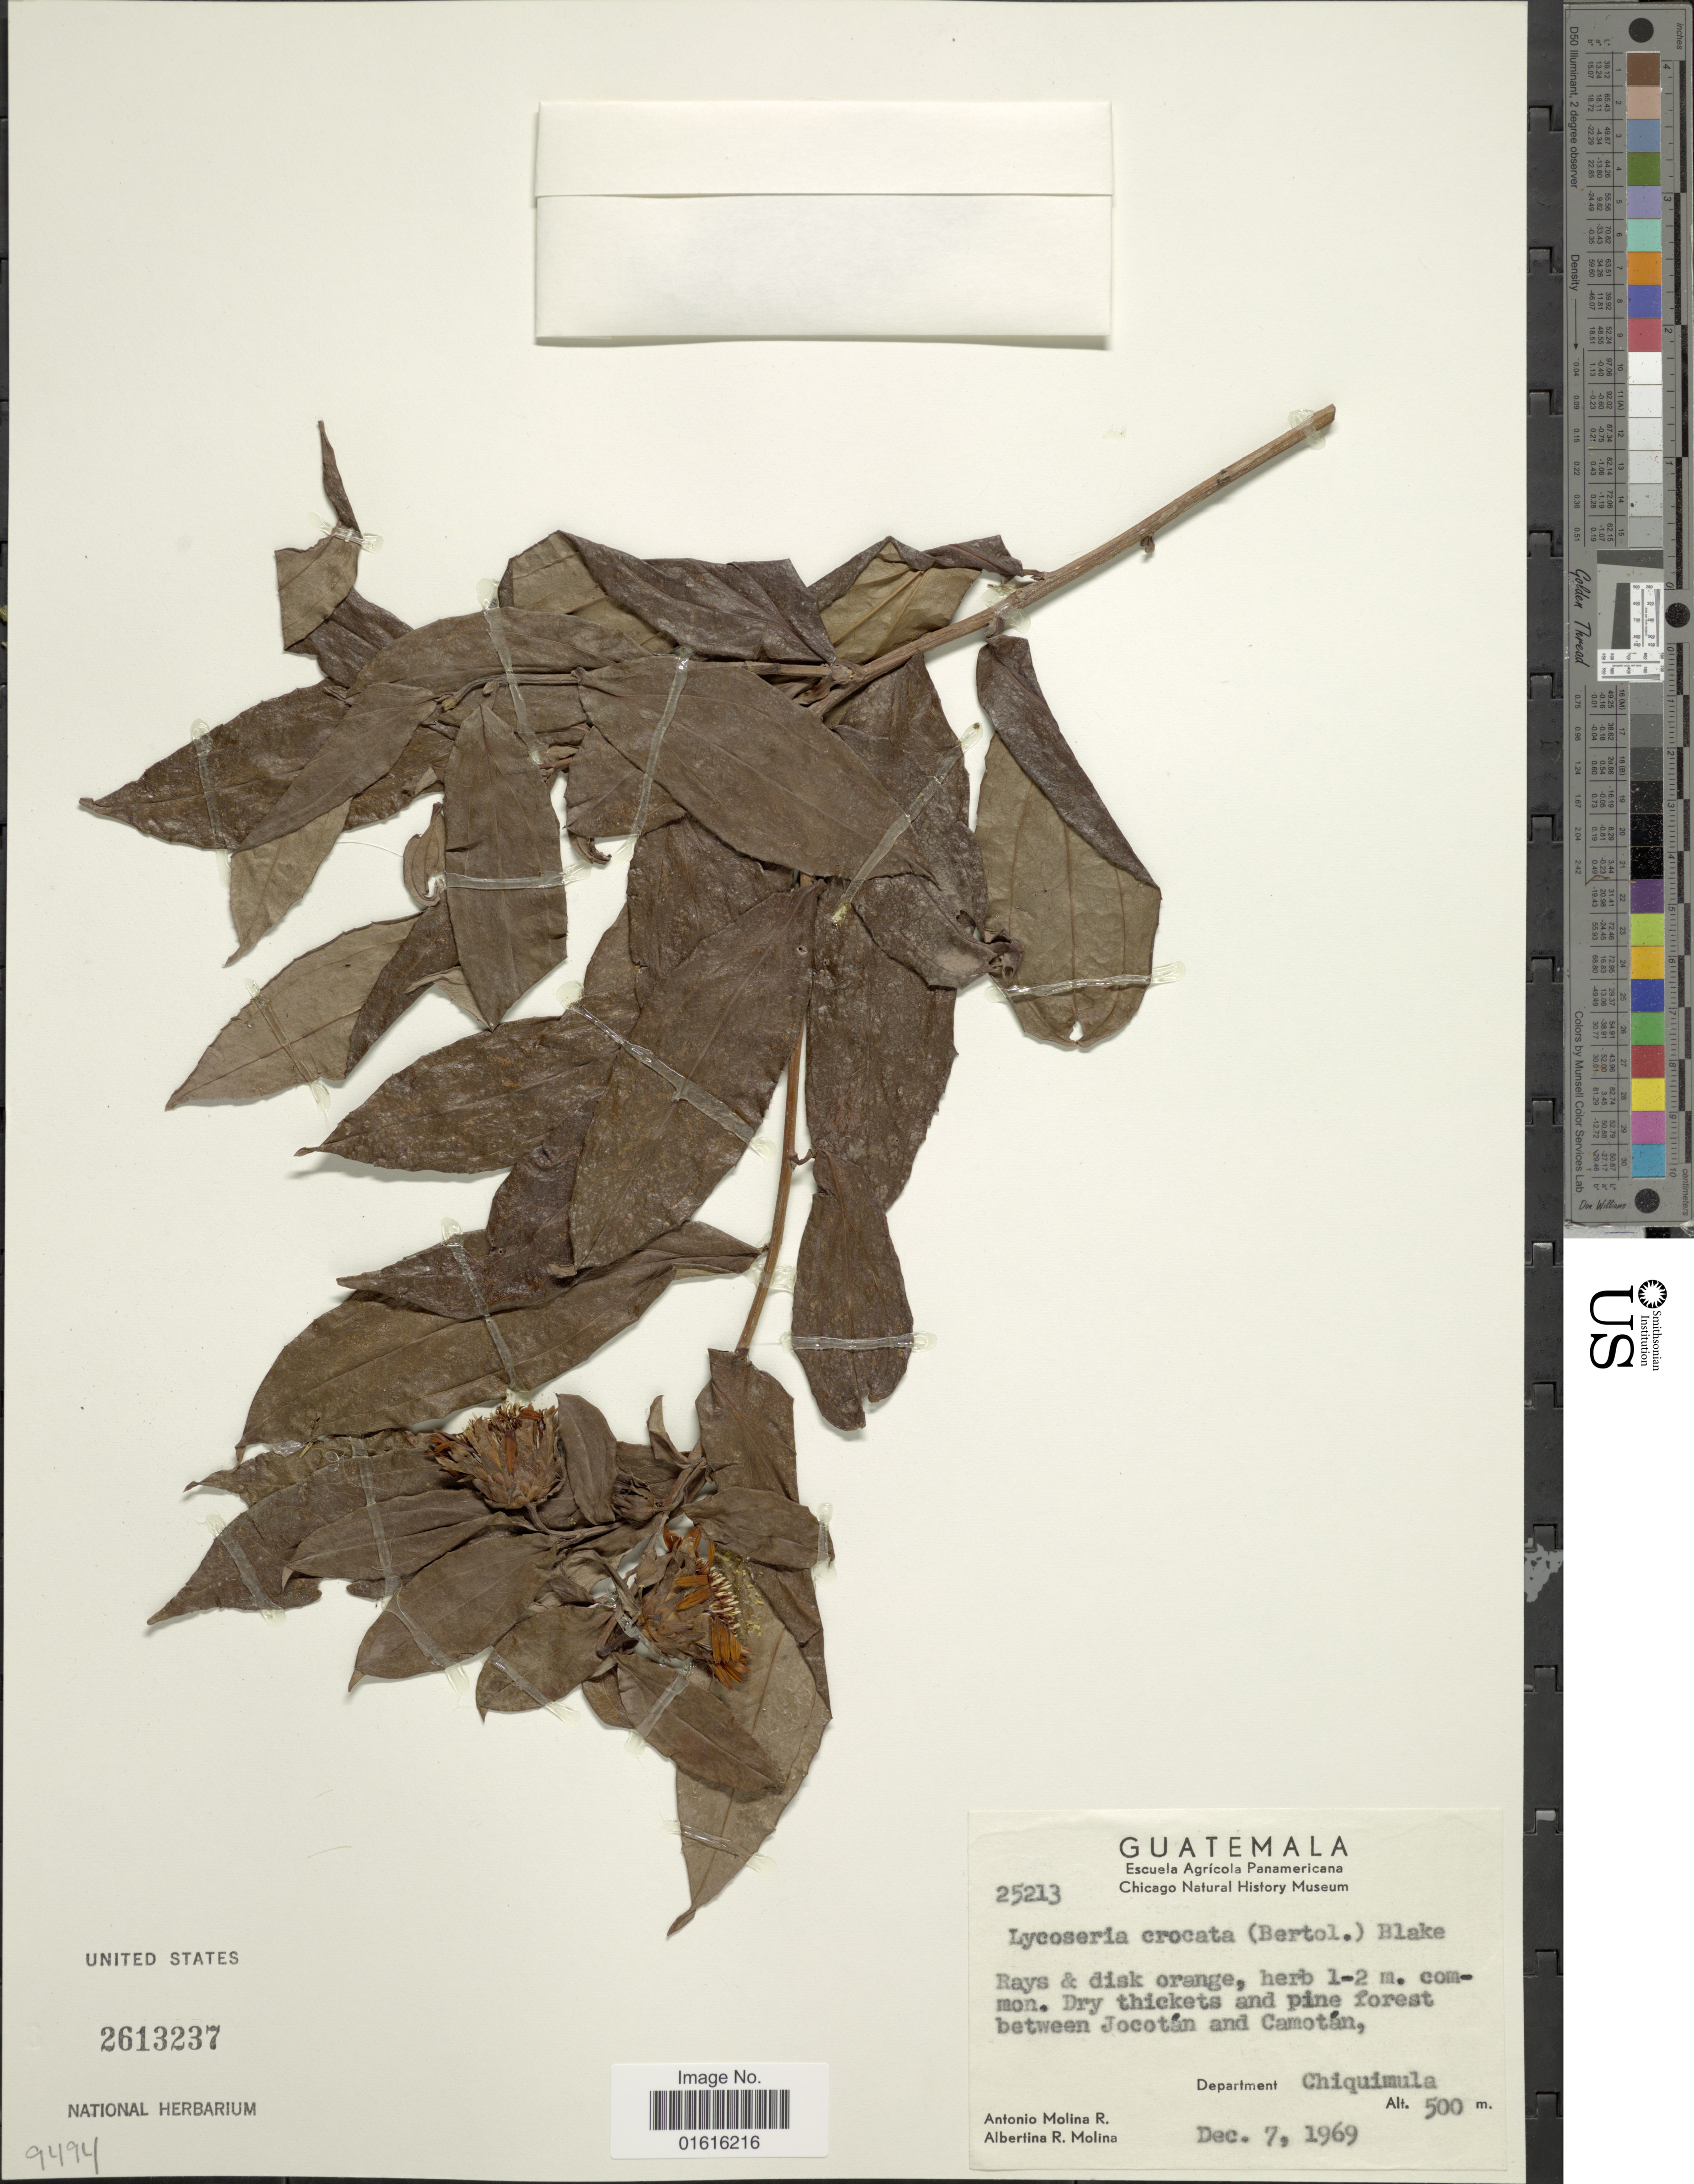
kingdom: Plantae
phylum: Tracheophyta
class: Magnoliopsida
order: Asterales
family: Asteraceae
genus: Lycoseris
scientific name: Lycoseris crocata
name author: S.F. Blake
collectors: A. Molina R. & A. R. Molina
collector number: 25213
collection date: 1969-12-07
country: Guatemala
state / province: Chiquimula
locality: Dry thickets and pine forest between Jocotán and Camotán, Department Chiquimula.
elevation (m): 500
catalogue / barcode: US 2613237